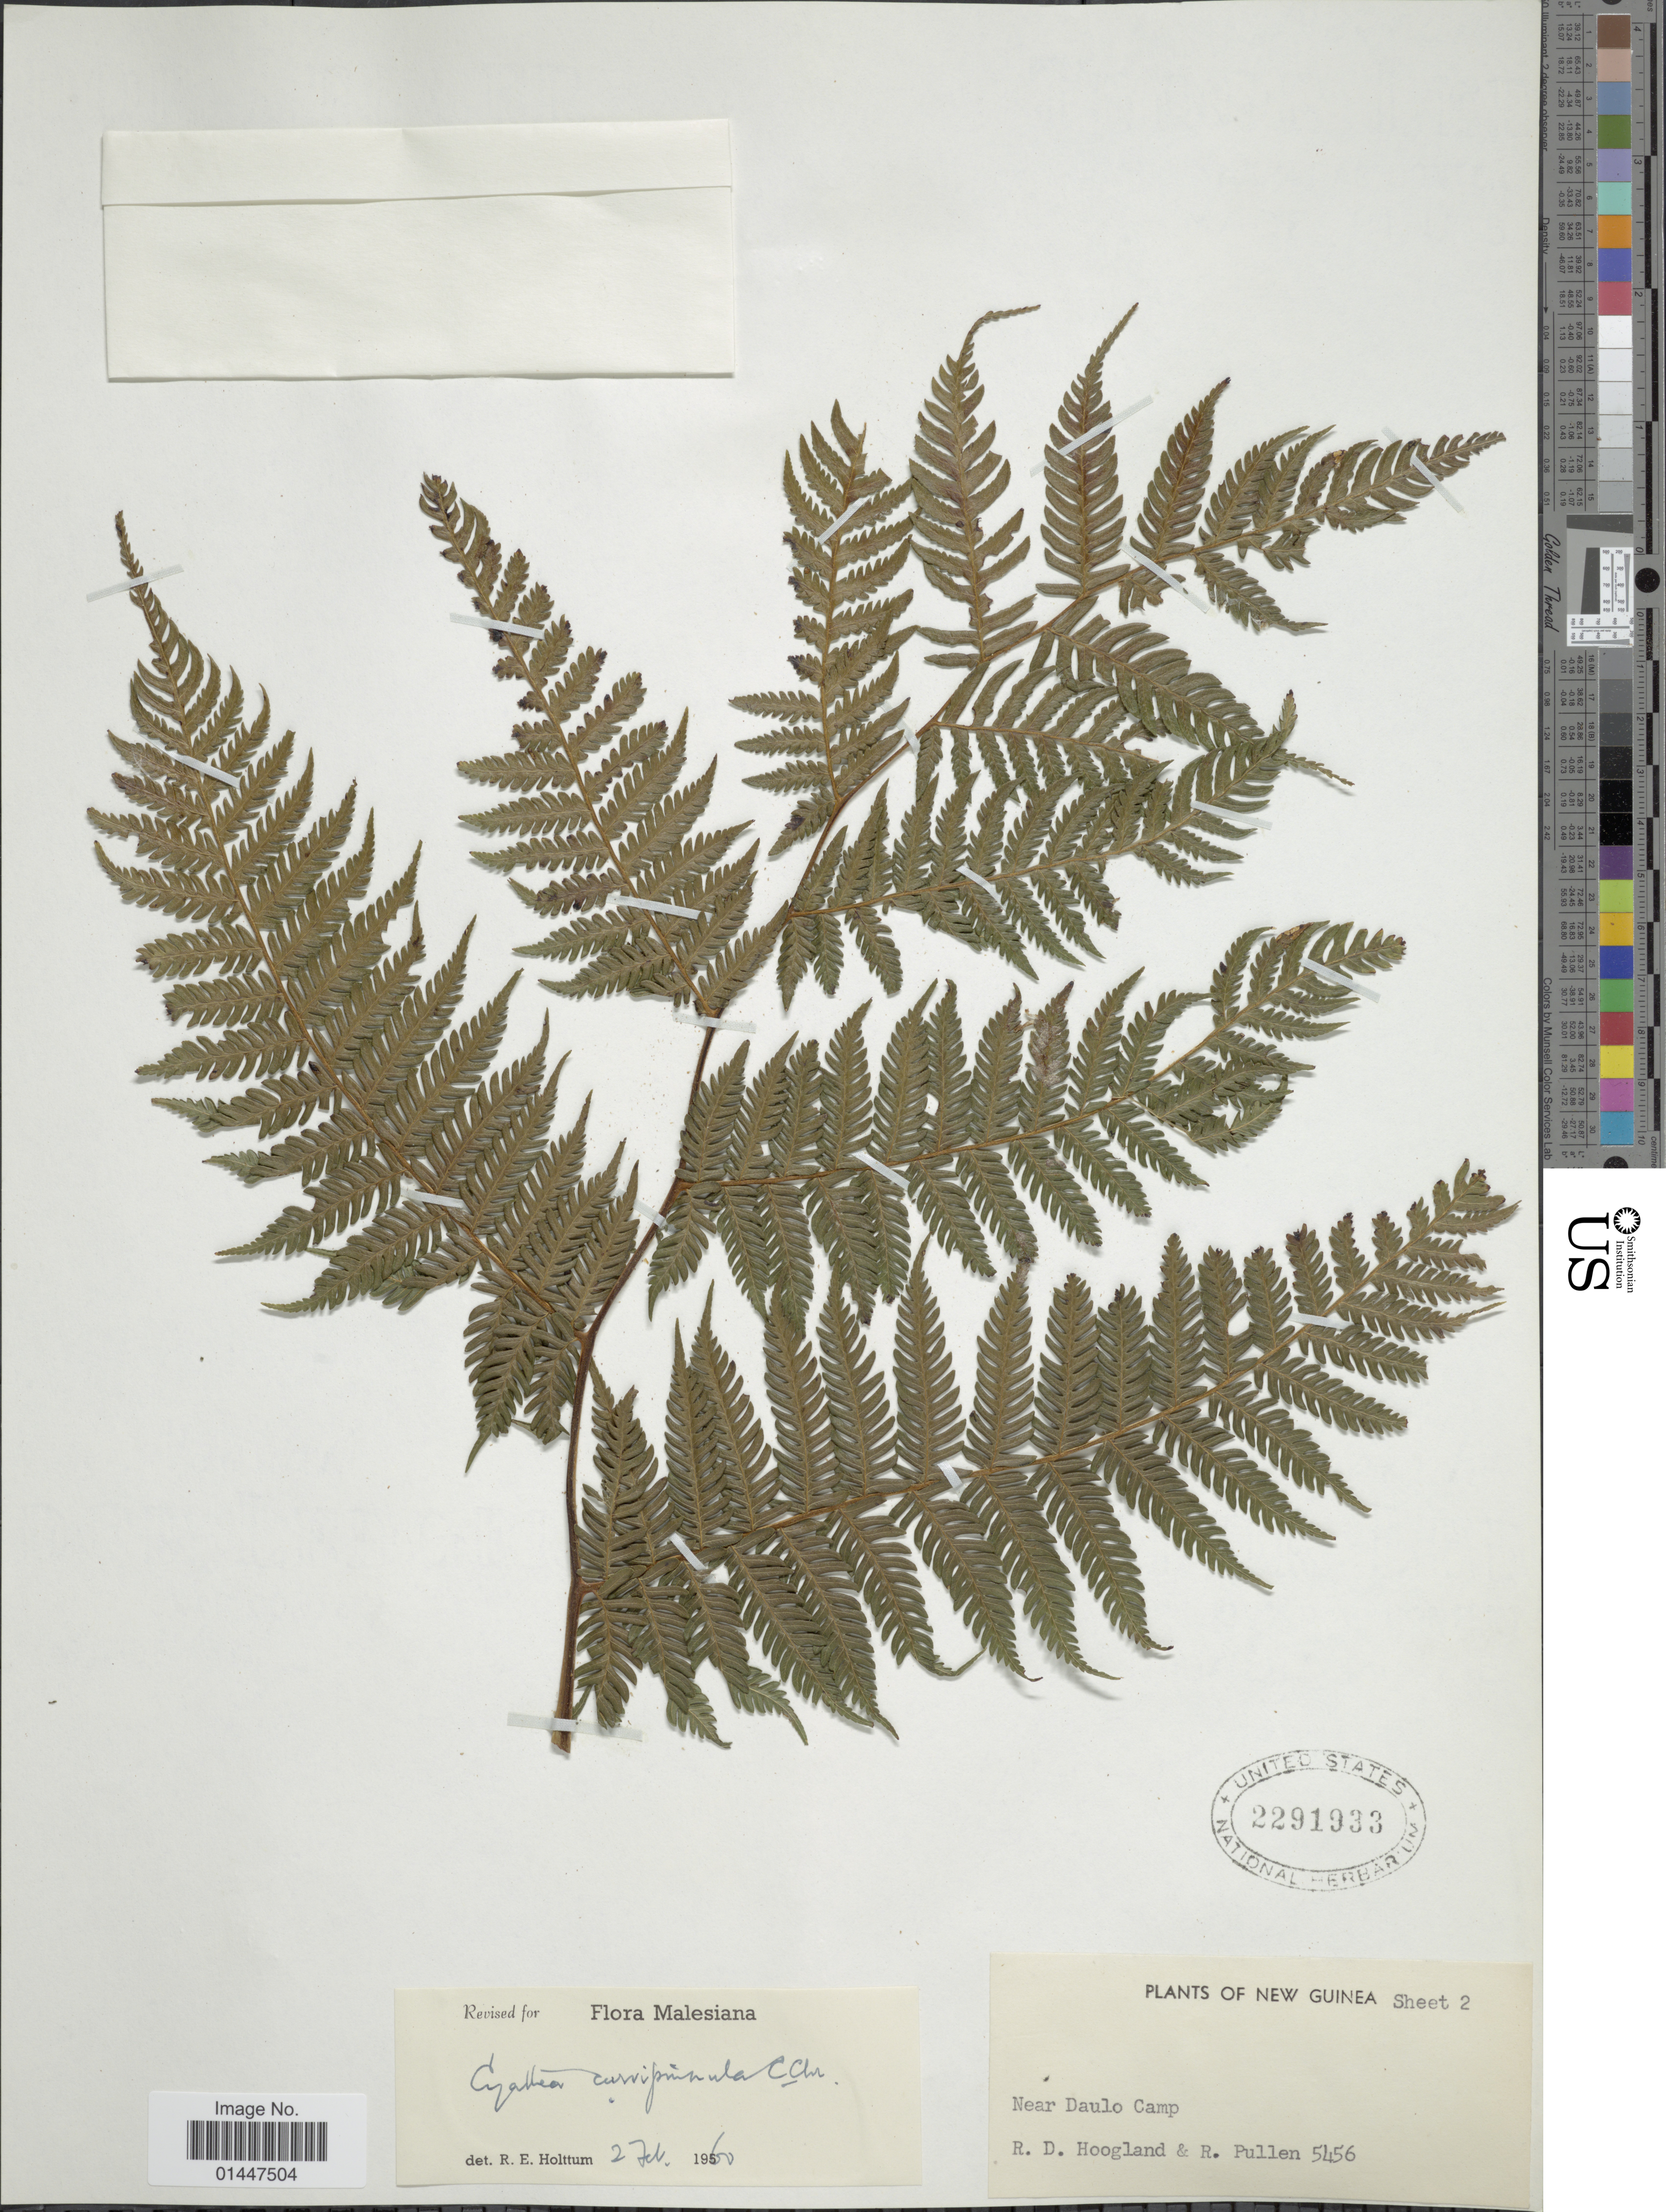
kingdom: Plantae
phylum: Tracheophyta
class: Polypodiopsida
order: Cyatheales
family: Cyatheaceae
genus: Sphaeropteris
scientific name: Sphaeropteris aeneifolia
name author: (Alderw.) R.M. Tryon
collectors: R. D. Hoogland & R. Pullen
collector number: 5456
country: Papua New Guinea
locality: New Guinea. Near Daulo Camp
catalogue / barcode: US 2291933